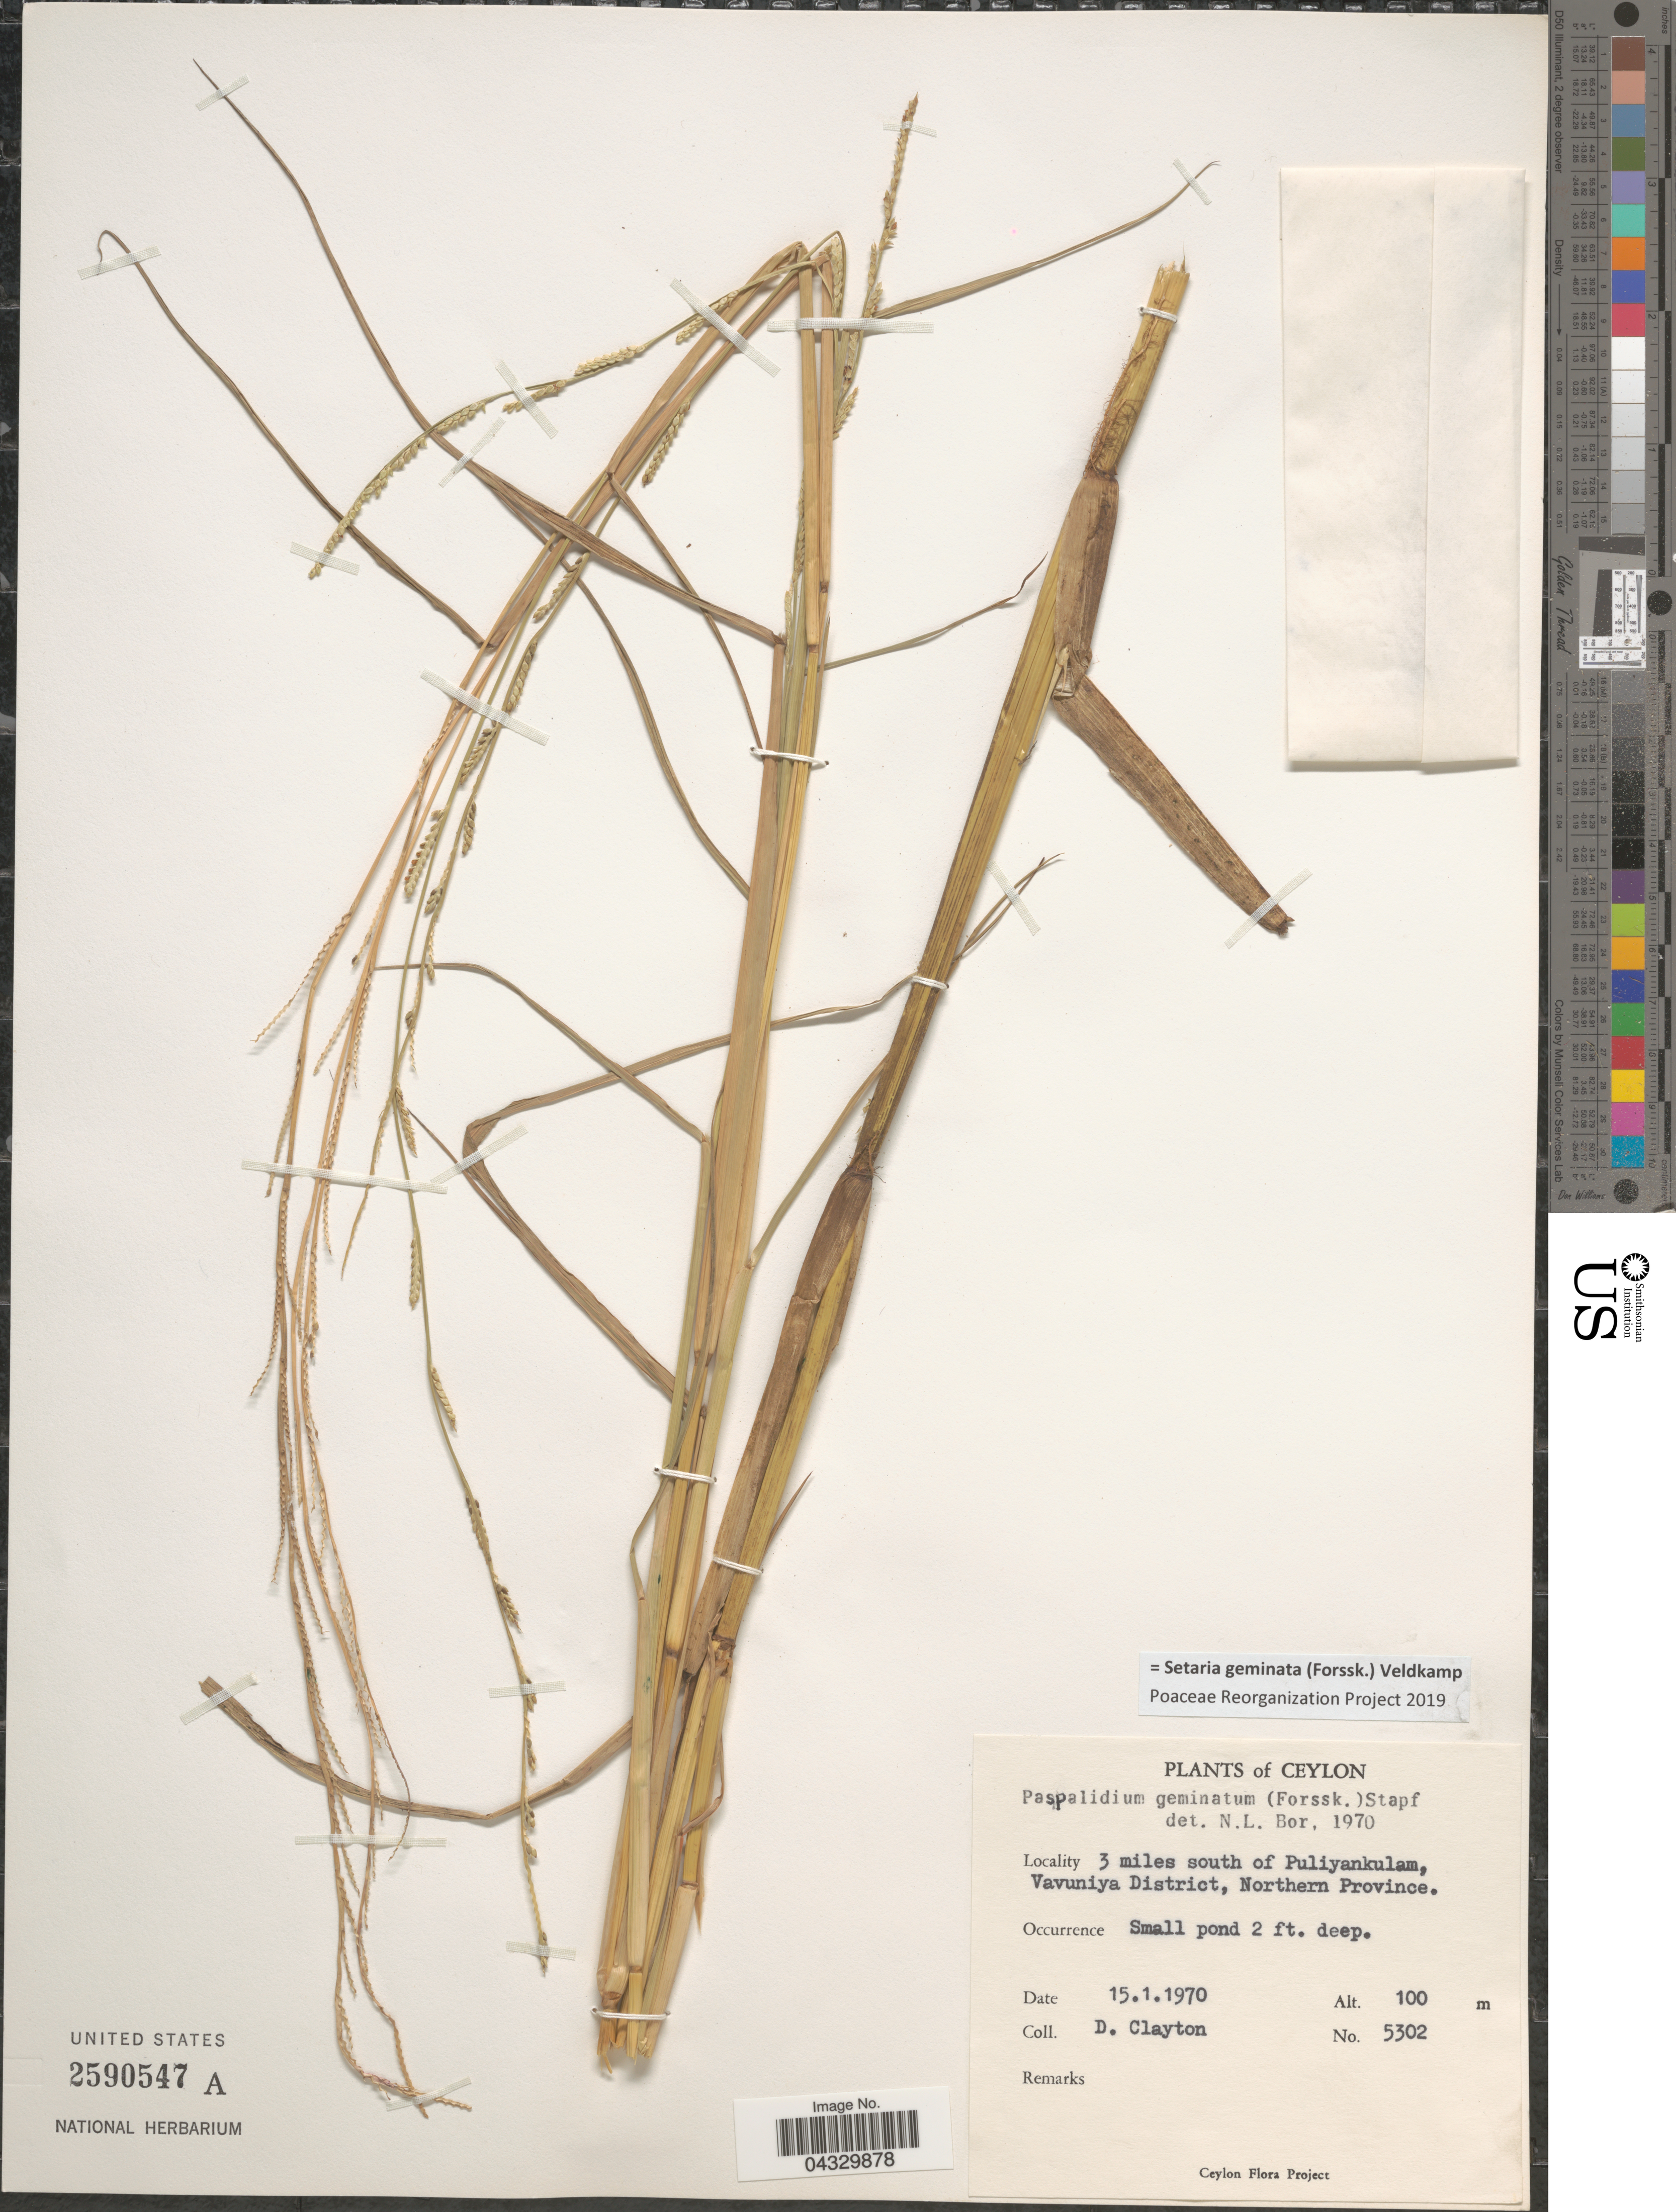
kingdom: Plantae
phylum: Tracheophyta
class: Liliopsida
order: Poales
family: Poaceae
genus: Setaria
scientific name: Setaria geminata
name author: (Forssk.) Veldkamp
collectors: D. Clayton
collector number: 5302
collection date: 1970-01-15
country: Sri Lanka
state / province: Northern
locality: Ceylon. 3 miles south of Puliyankulam, Vavyniya District.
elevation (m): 100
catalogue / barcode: US 2590547A